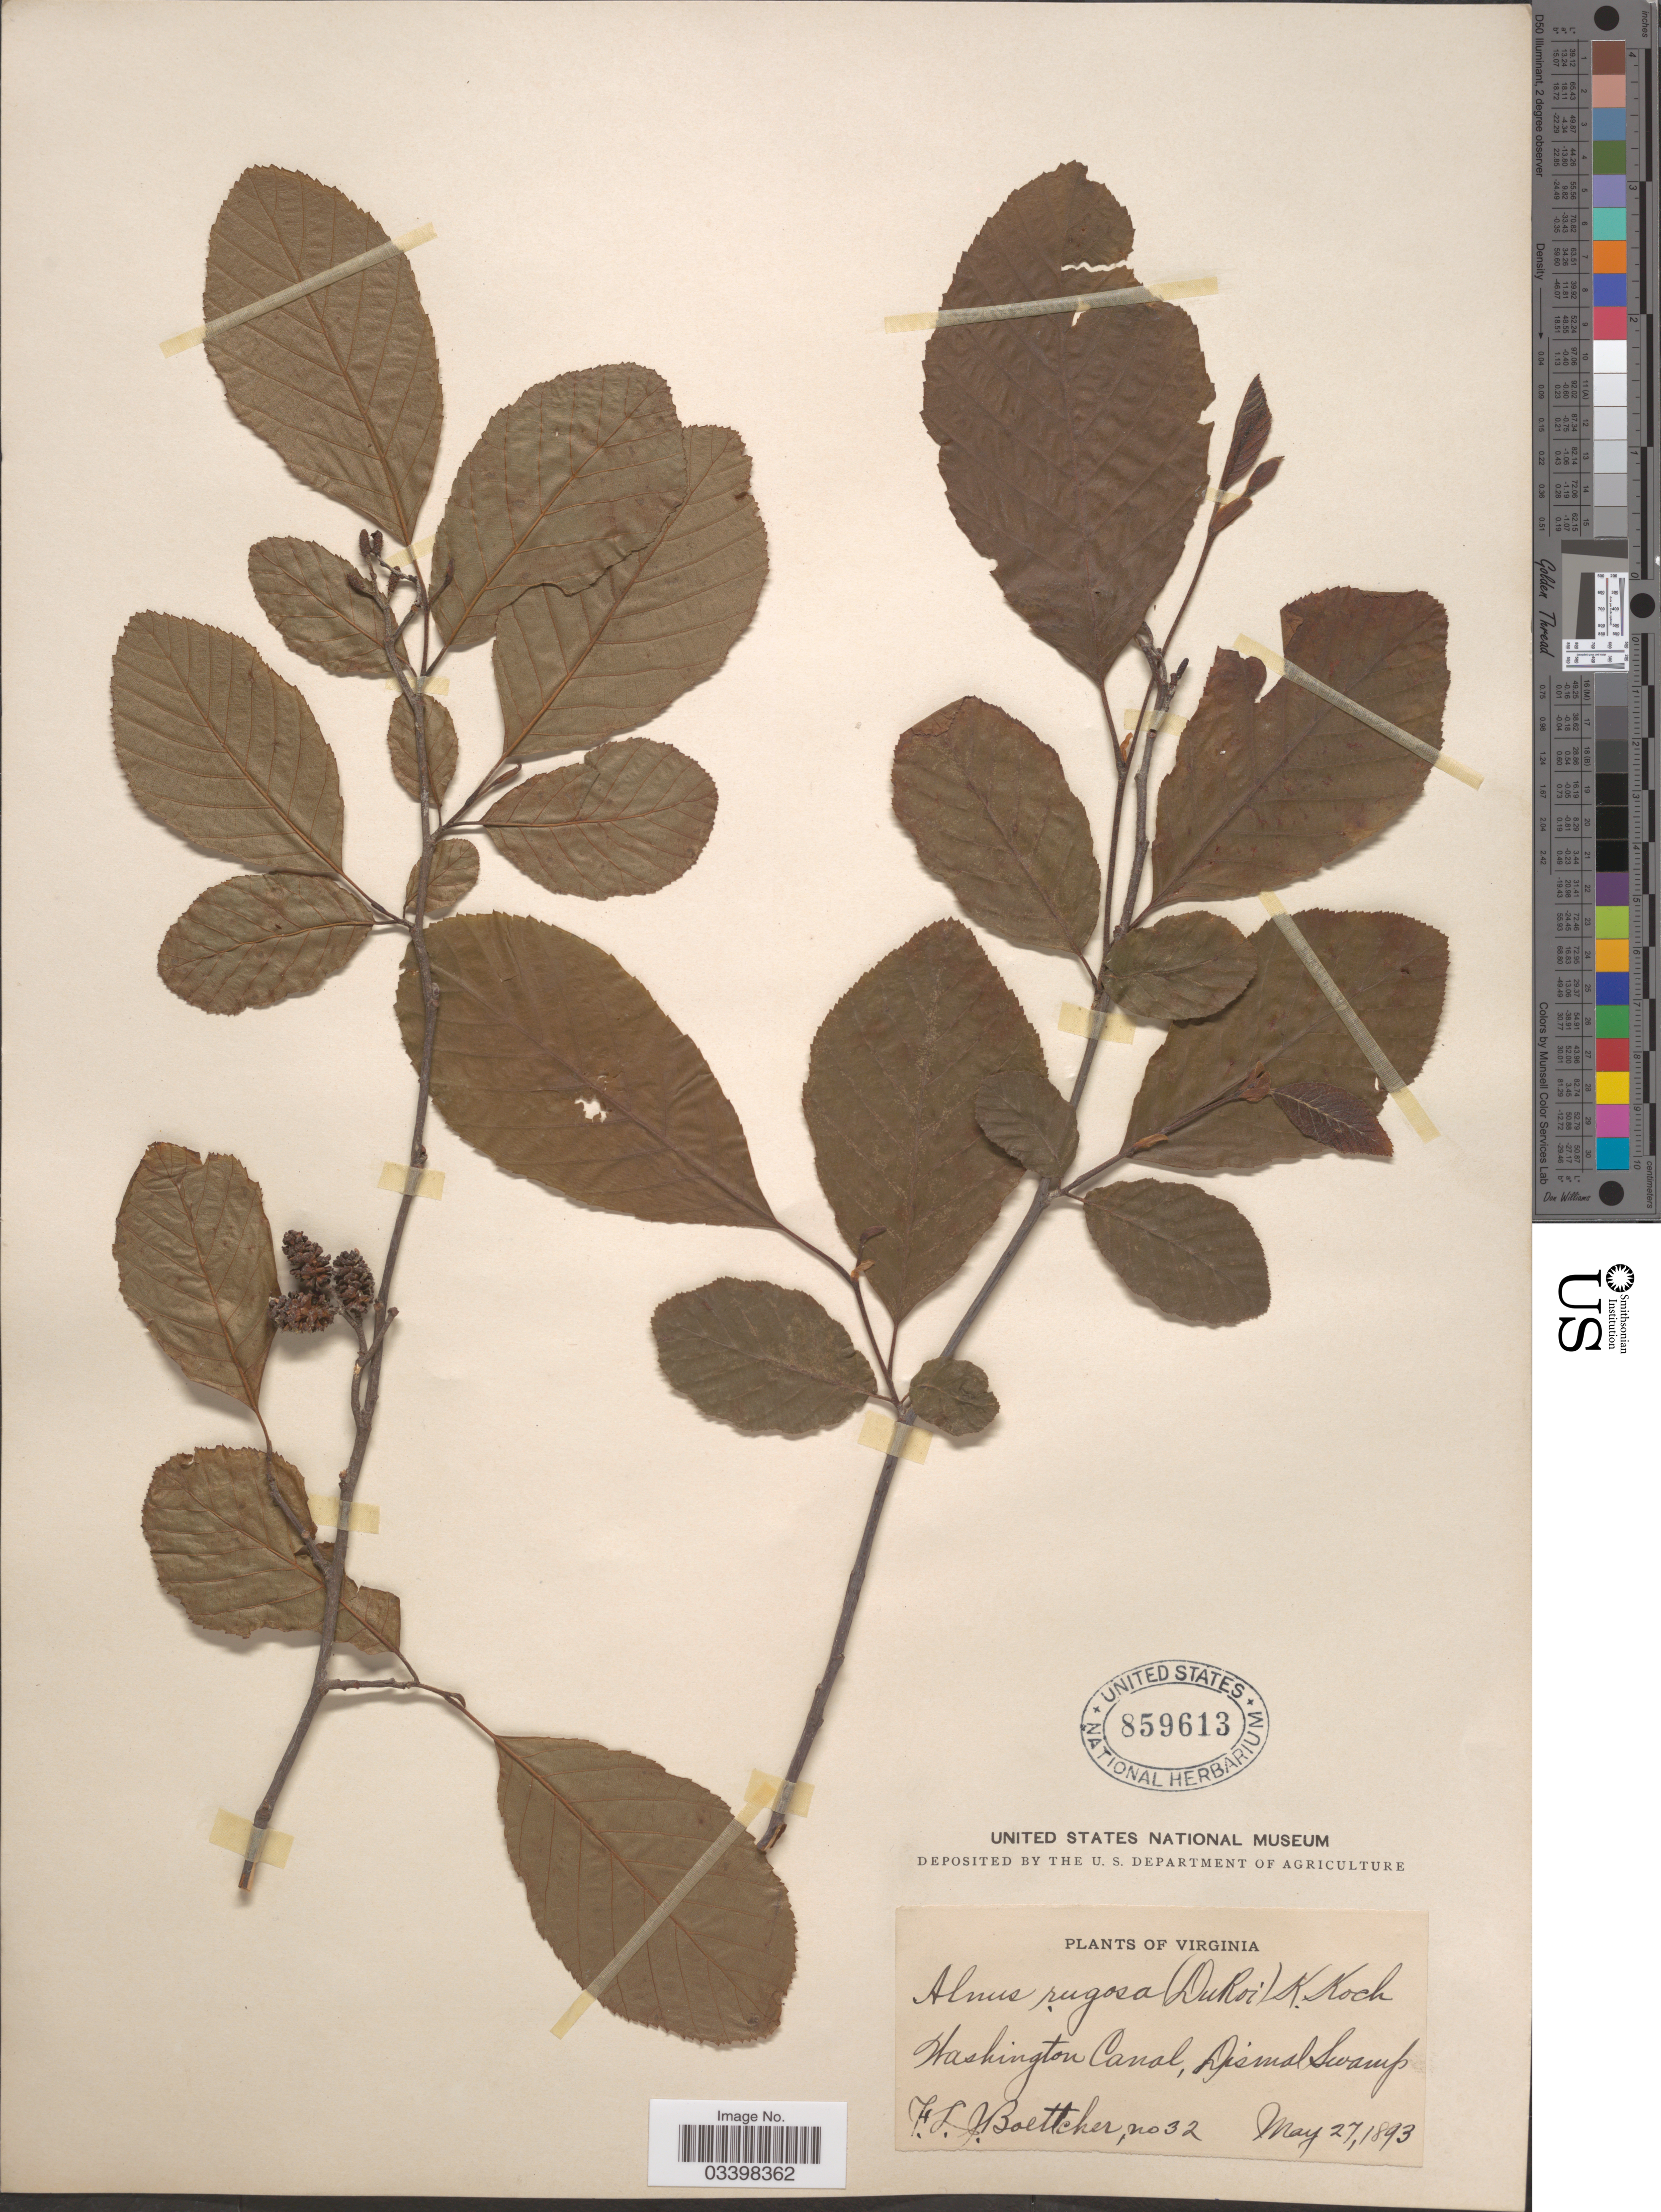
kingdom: Plantae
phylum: Tracheophyta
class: Magnoliopsida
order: Fagales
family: Betulaceae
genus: Alnus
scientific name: Alnus serrulata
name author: (Aiton) Willd.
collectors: F. Boettcher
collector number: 32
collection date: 1893-05-27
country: United States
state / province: Virginia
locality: Washington Canal, Dismal Swamp.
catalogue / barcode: US 859613